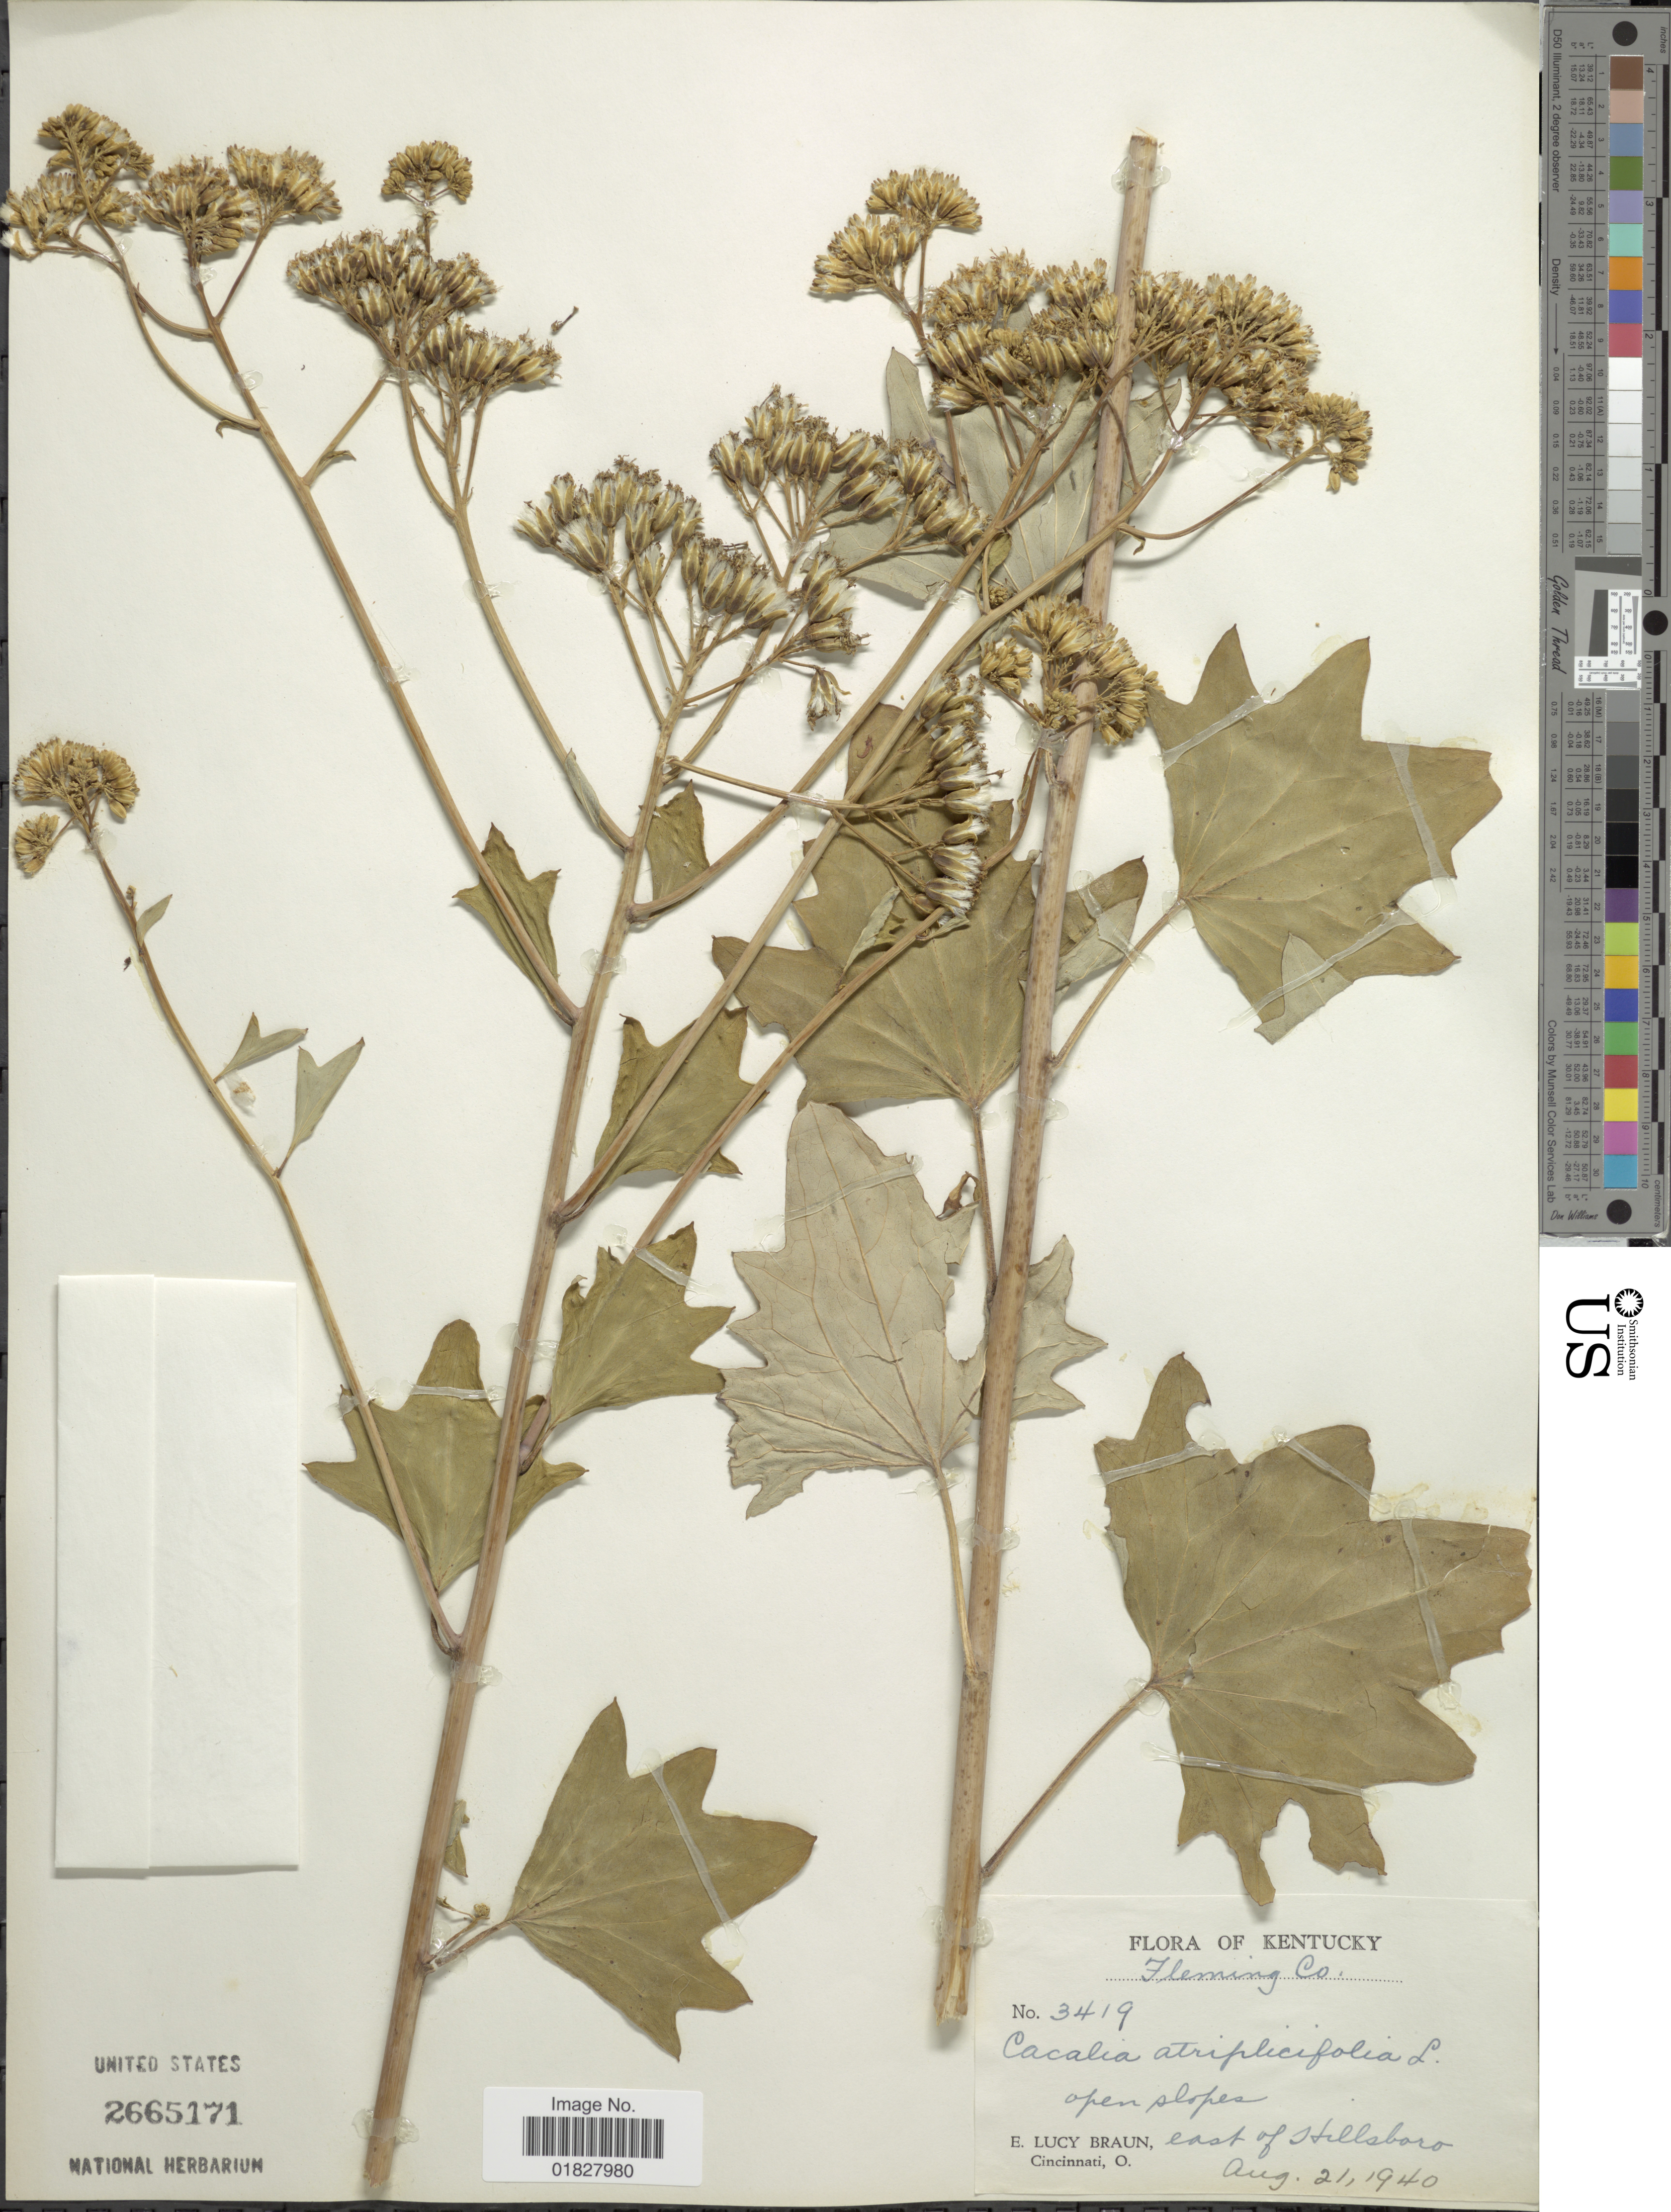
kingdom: Plantae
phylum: Tracheophyta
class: Magnoliopsida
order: Asterales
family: Asteraceae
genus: Arnoglossum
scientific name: Arnoglossum atriplicifolium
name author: (L.) H. Rob.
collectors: E. L. Braun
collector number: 3419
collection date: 1940-08-21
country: United States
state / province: Kentucky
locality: Fleming Co., east of Hillsboro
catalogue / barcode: US 2665171